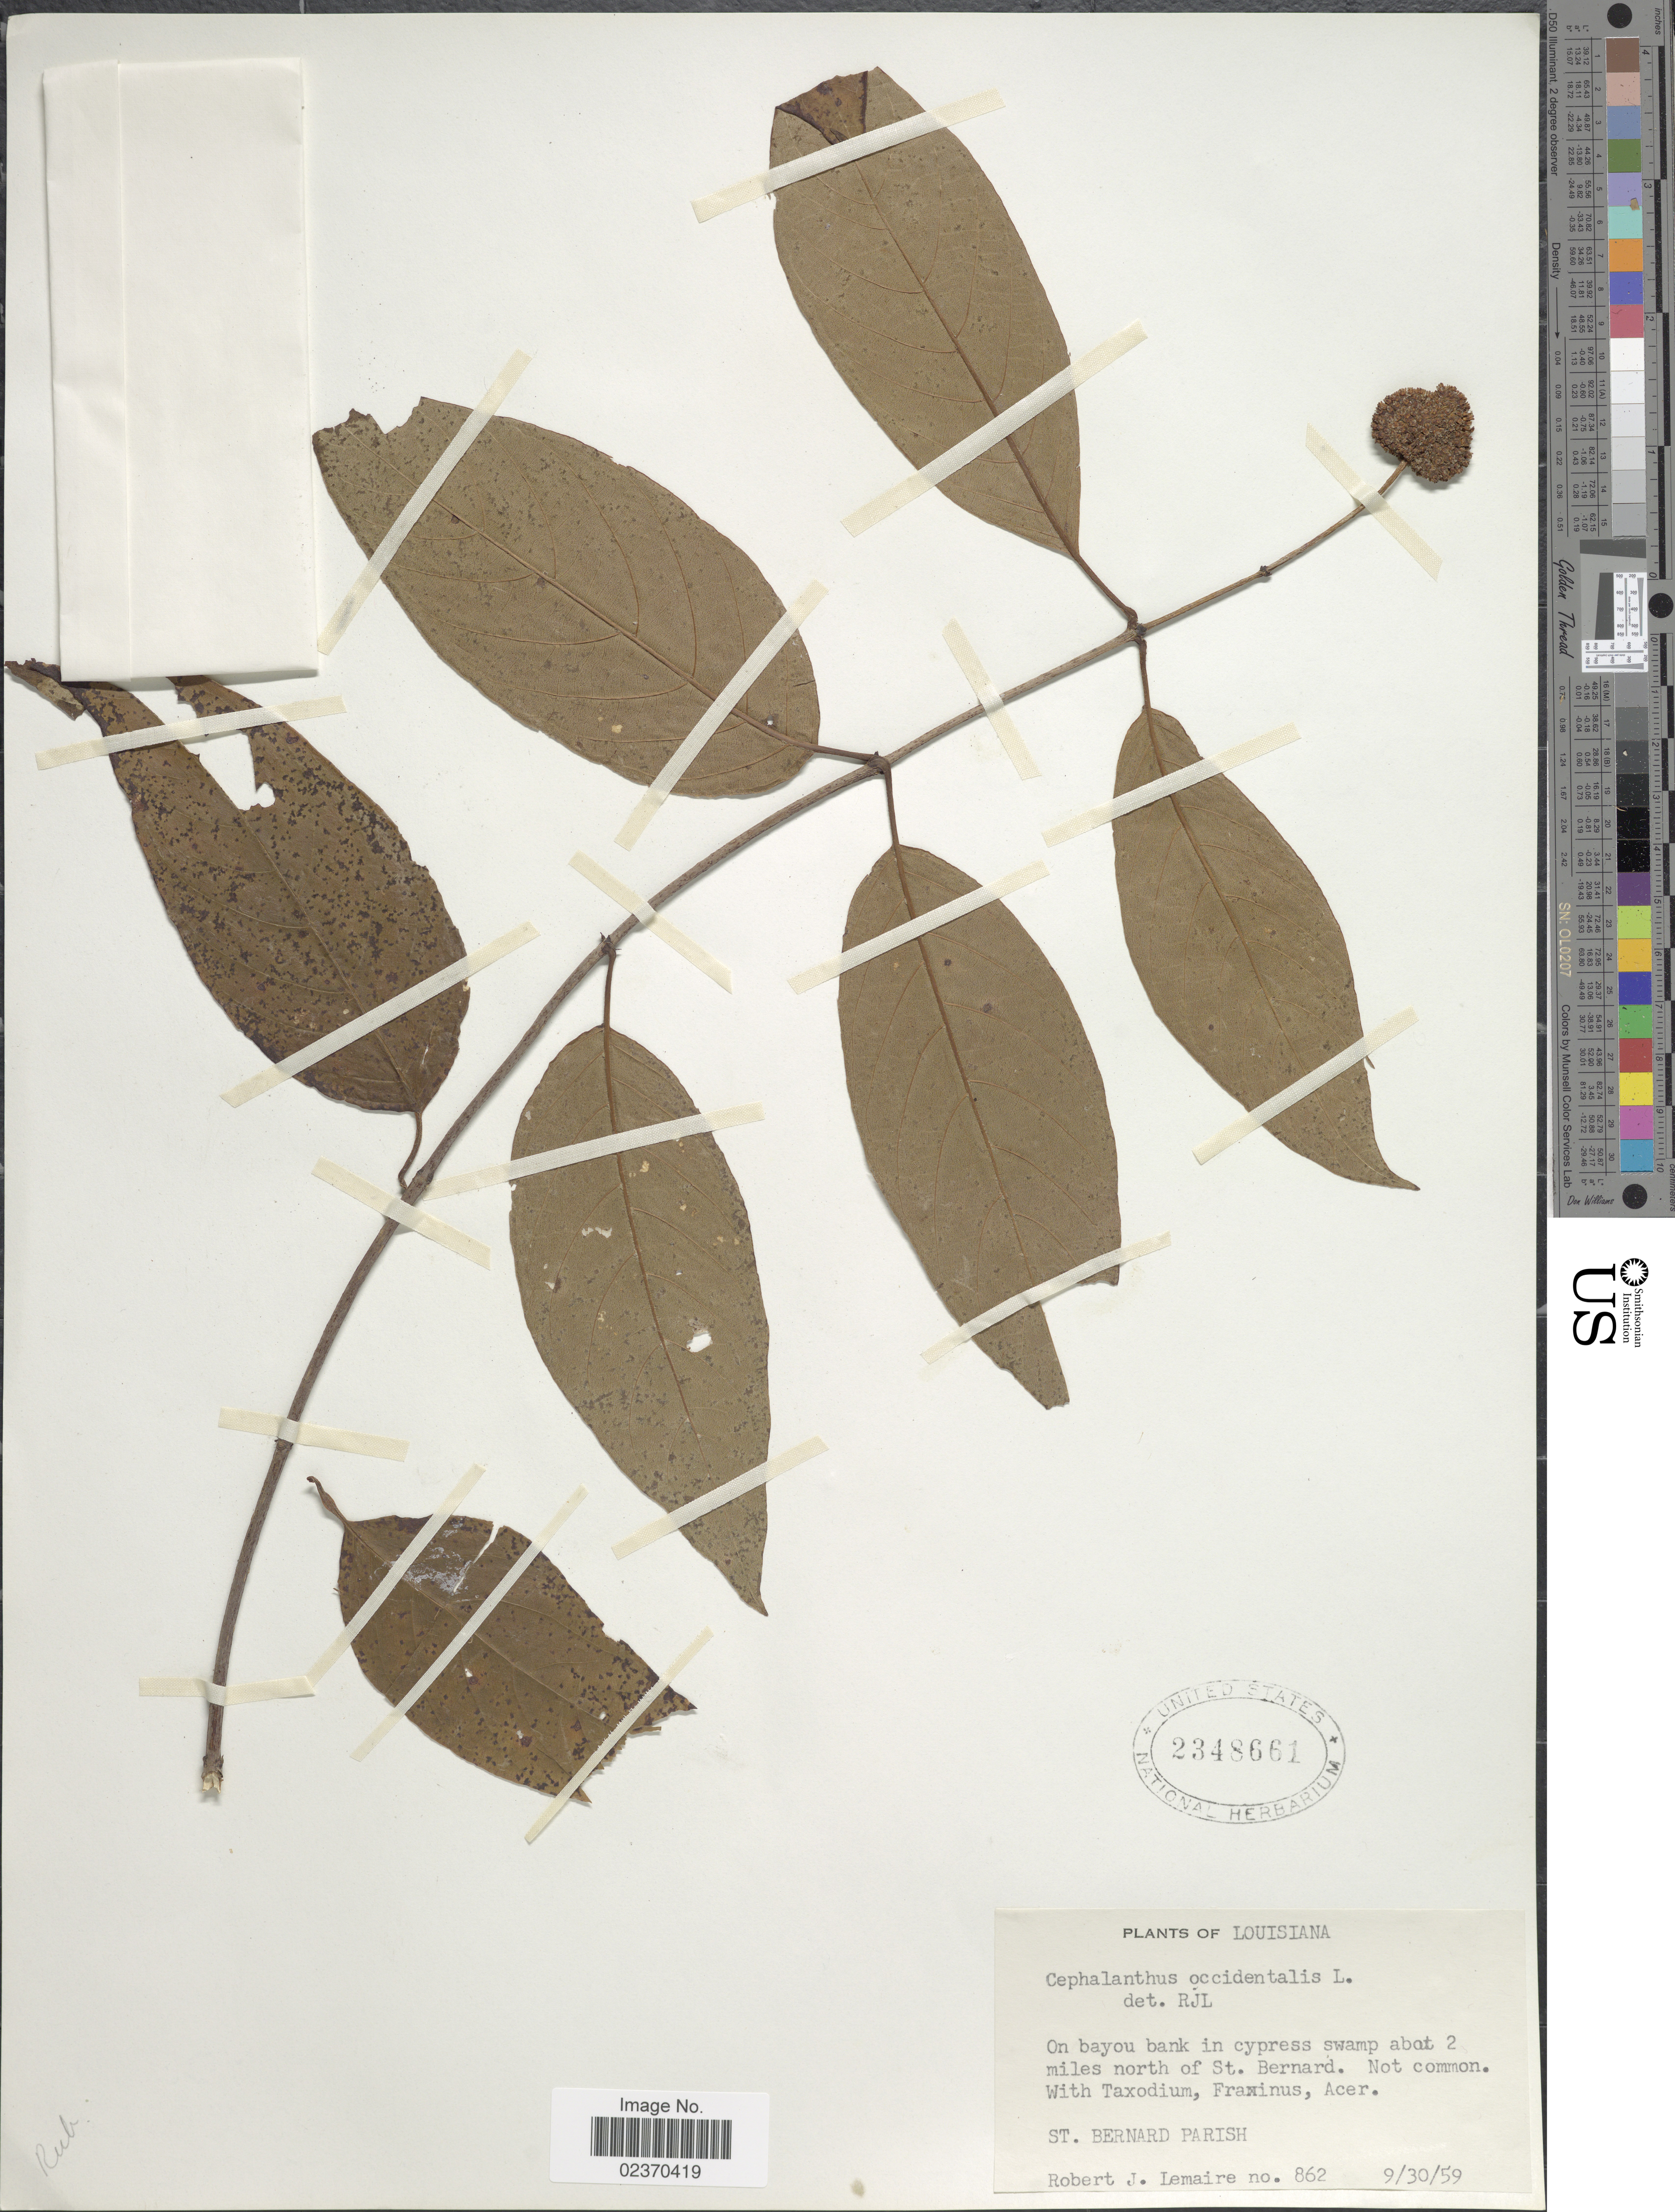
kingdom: Plantae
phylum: Tracheophyta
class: Magnoliopsida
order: Gentianales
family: Rubiaceae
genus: Cephalanthus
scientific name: Cephalanthus occidentalis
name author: L.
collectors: R. J. Lemaire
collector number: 862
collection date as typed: Transcribed d/m/y: 30/9/59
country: United States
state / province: Louisiana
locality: On bayou bank in cypress swamp about 2 miles north of St. Bernard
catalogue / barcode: US 2348661